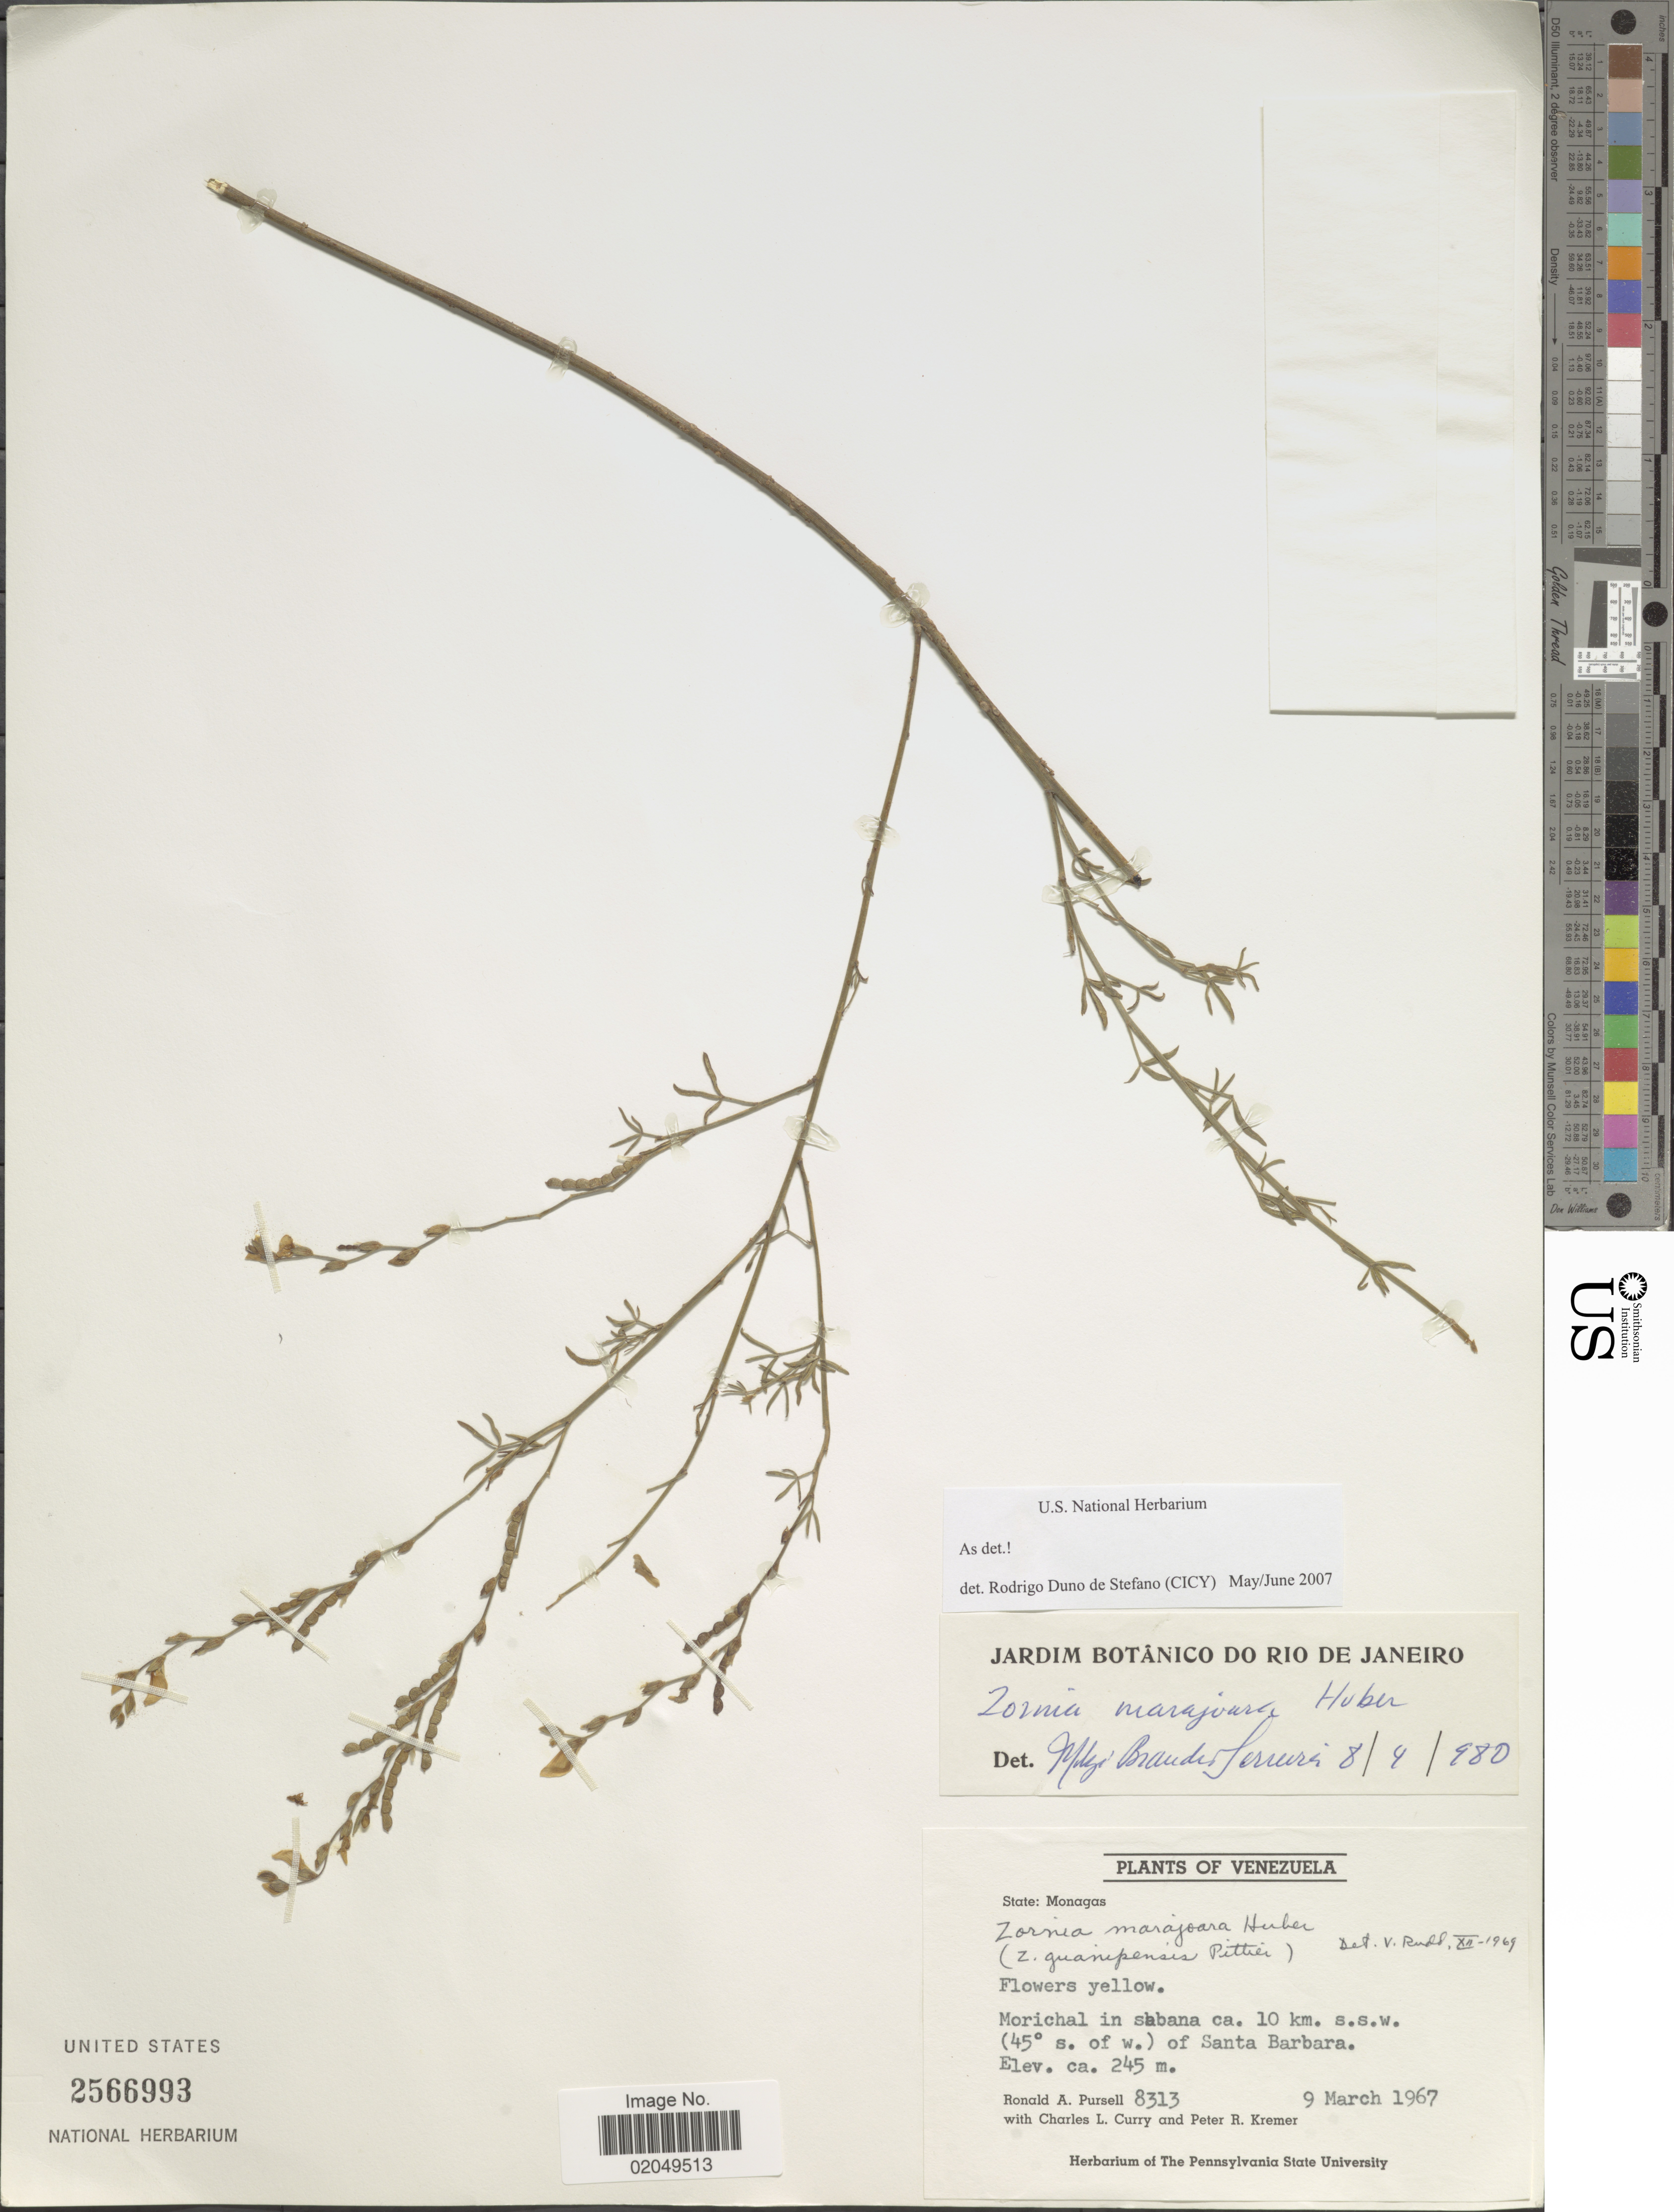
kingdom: Plantae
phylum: Tracheophyta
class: Magnoliopsida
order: Fabales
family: Fabaceae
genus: Zornia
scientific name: Zornia marajoara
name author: Huber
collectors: R. A. Pursell, C. L. Curry & P. Kremer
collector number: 8313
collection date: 1967-03-09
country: Venezuela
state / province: Monagas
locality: Morichal in sabana ca. 10 km. s.s.w. (45° s. of w.) of Santa Barbara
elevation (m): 245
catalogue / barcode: US 2566993